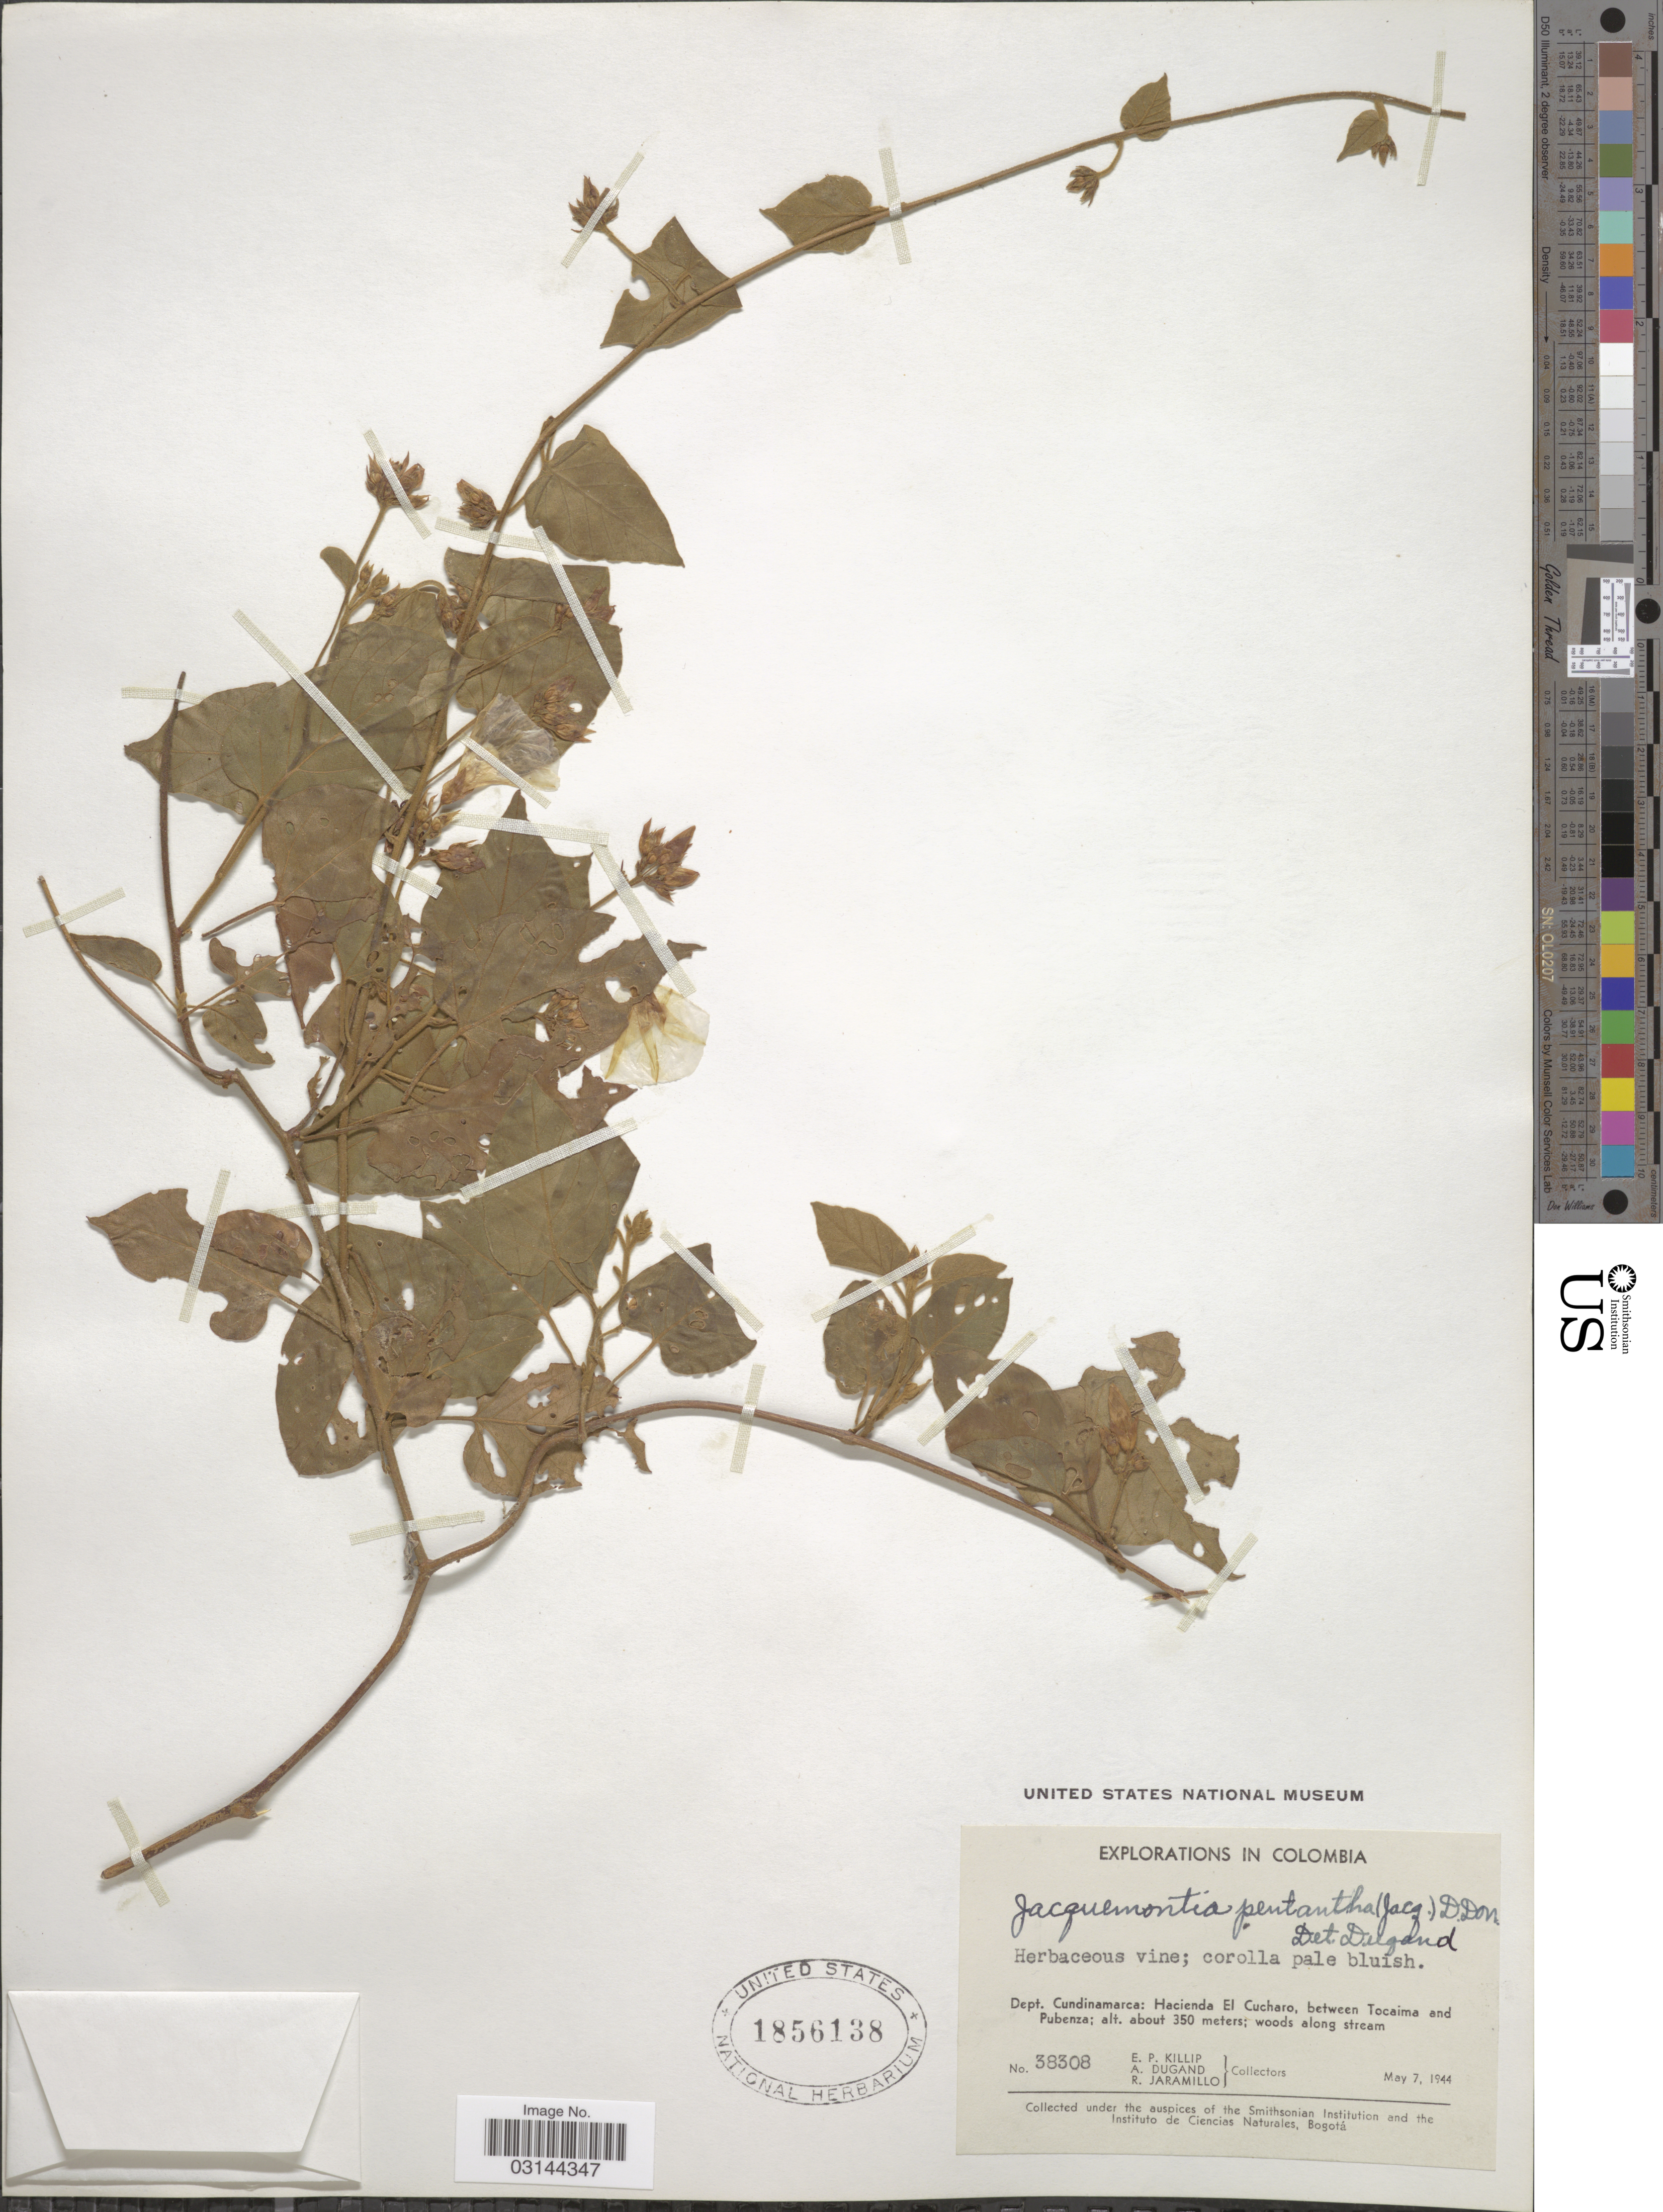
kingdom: Plantae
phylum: Tracheophyta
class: Magnoliopsida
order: Solanales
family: Convolvulaceae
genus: Jacquemontia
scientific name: Jacquemontia pentanthos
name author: (Jacq.) G. Don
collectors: E. P. Killip, A. Dugand & R. Jaramillo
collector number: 38308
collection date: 1944-05-07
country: Colombia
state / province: Cundinamarca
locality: Dept. Cundinamarca: Hacienda El Cucharo, between Tocaima and Pubenza.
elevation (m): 350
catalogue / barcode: US 1856138